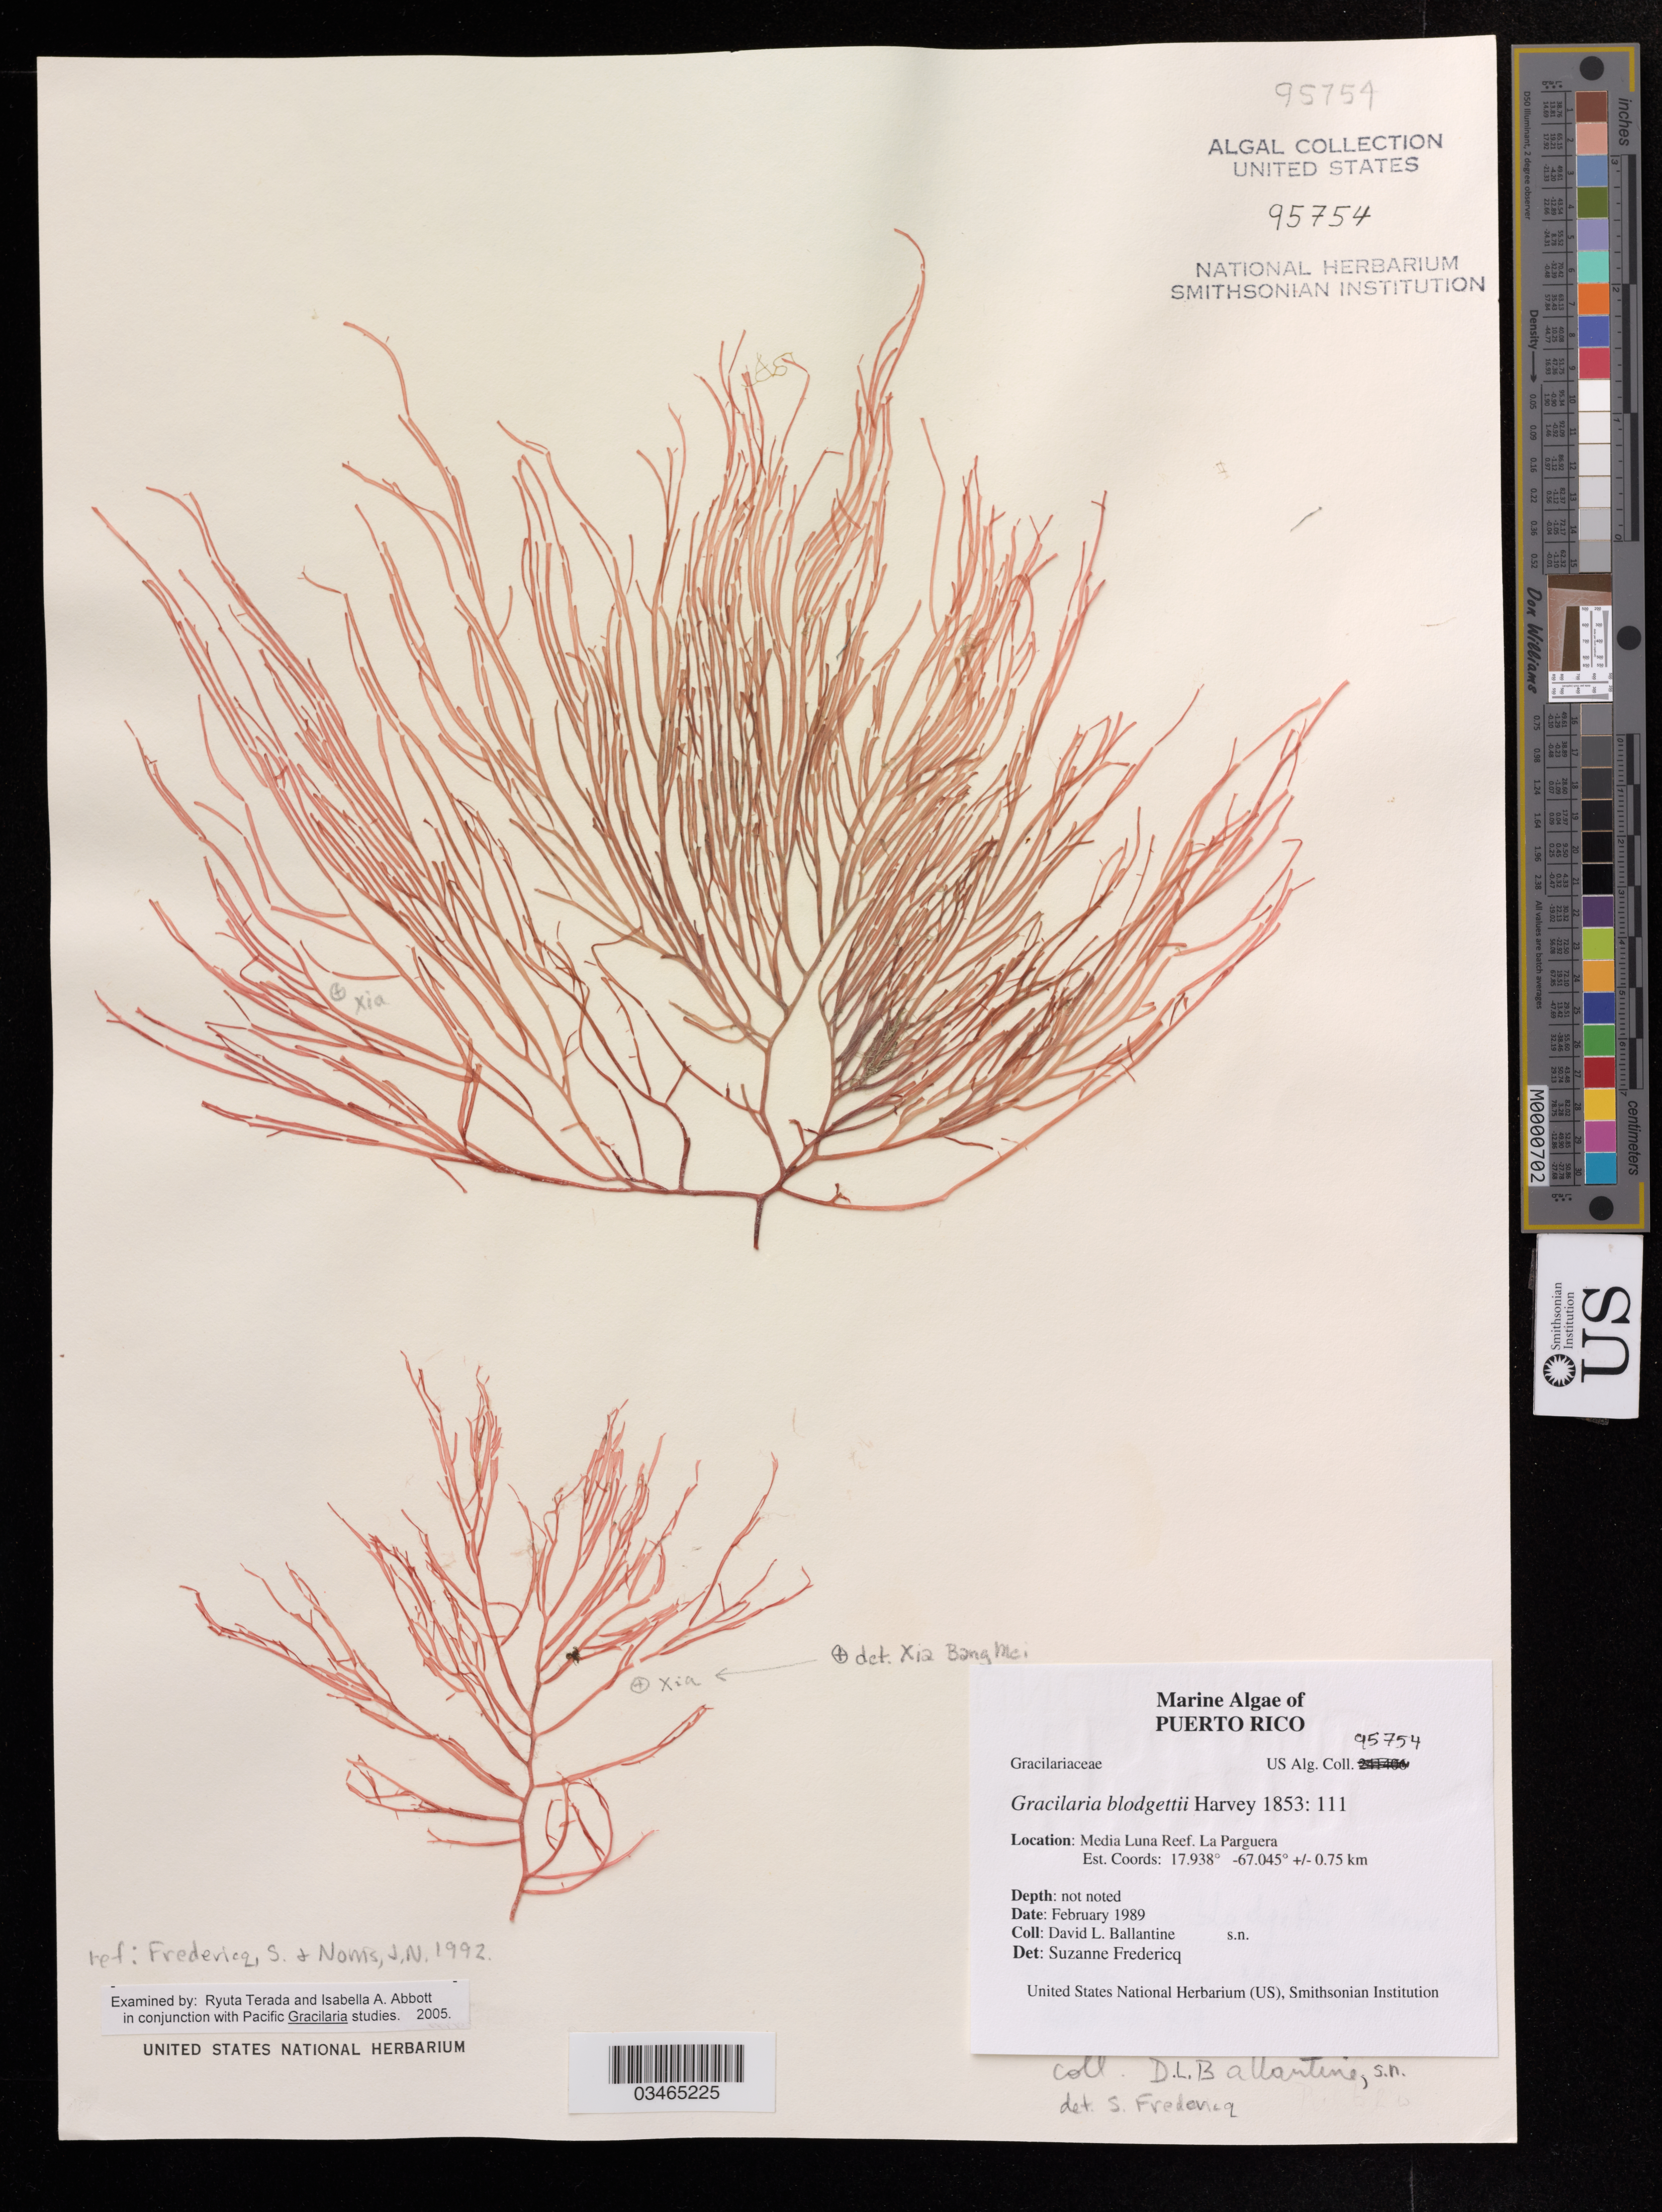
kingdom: Plantae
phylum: Rhodophyta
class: Florideophyceae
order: Gracilariales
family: Gracilariaceae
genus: Gracilaria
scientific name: Gracilaria blodgettii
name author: Harv.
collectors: D.L. Ballantine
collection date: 1989-02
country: Puerto Rico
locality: Media Luna Reef, La Parguera.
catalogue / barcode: US 95754